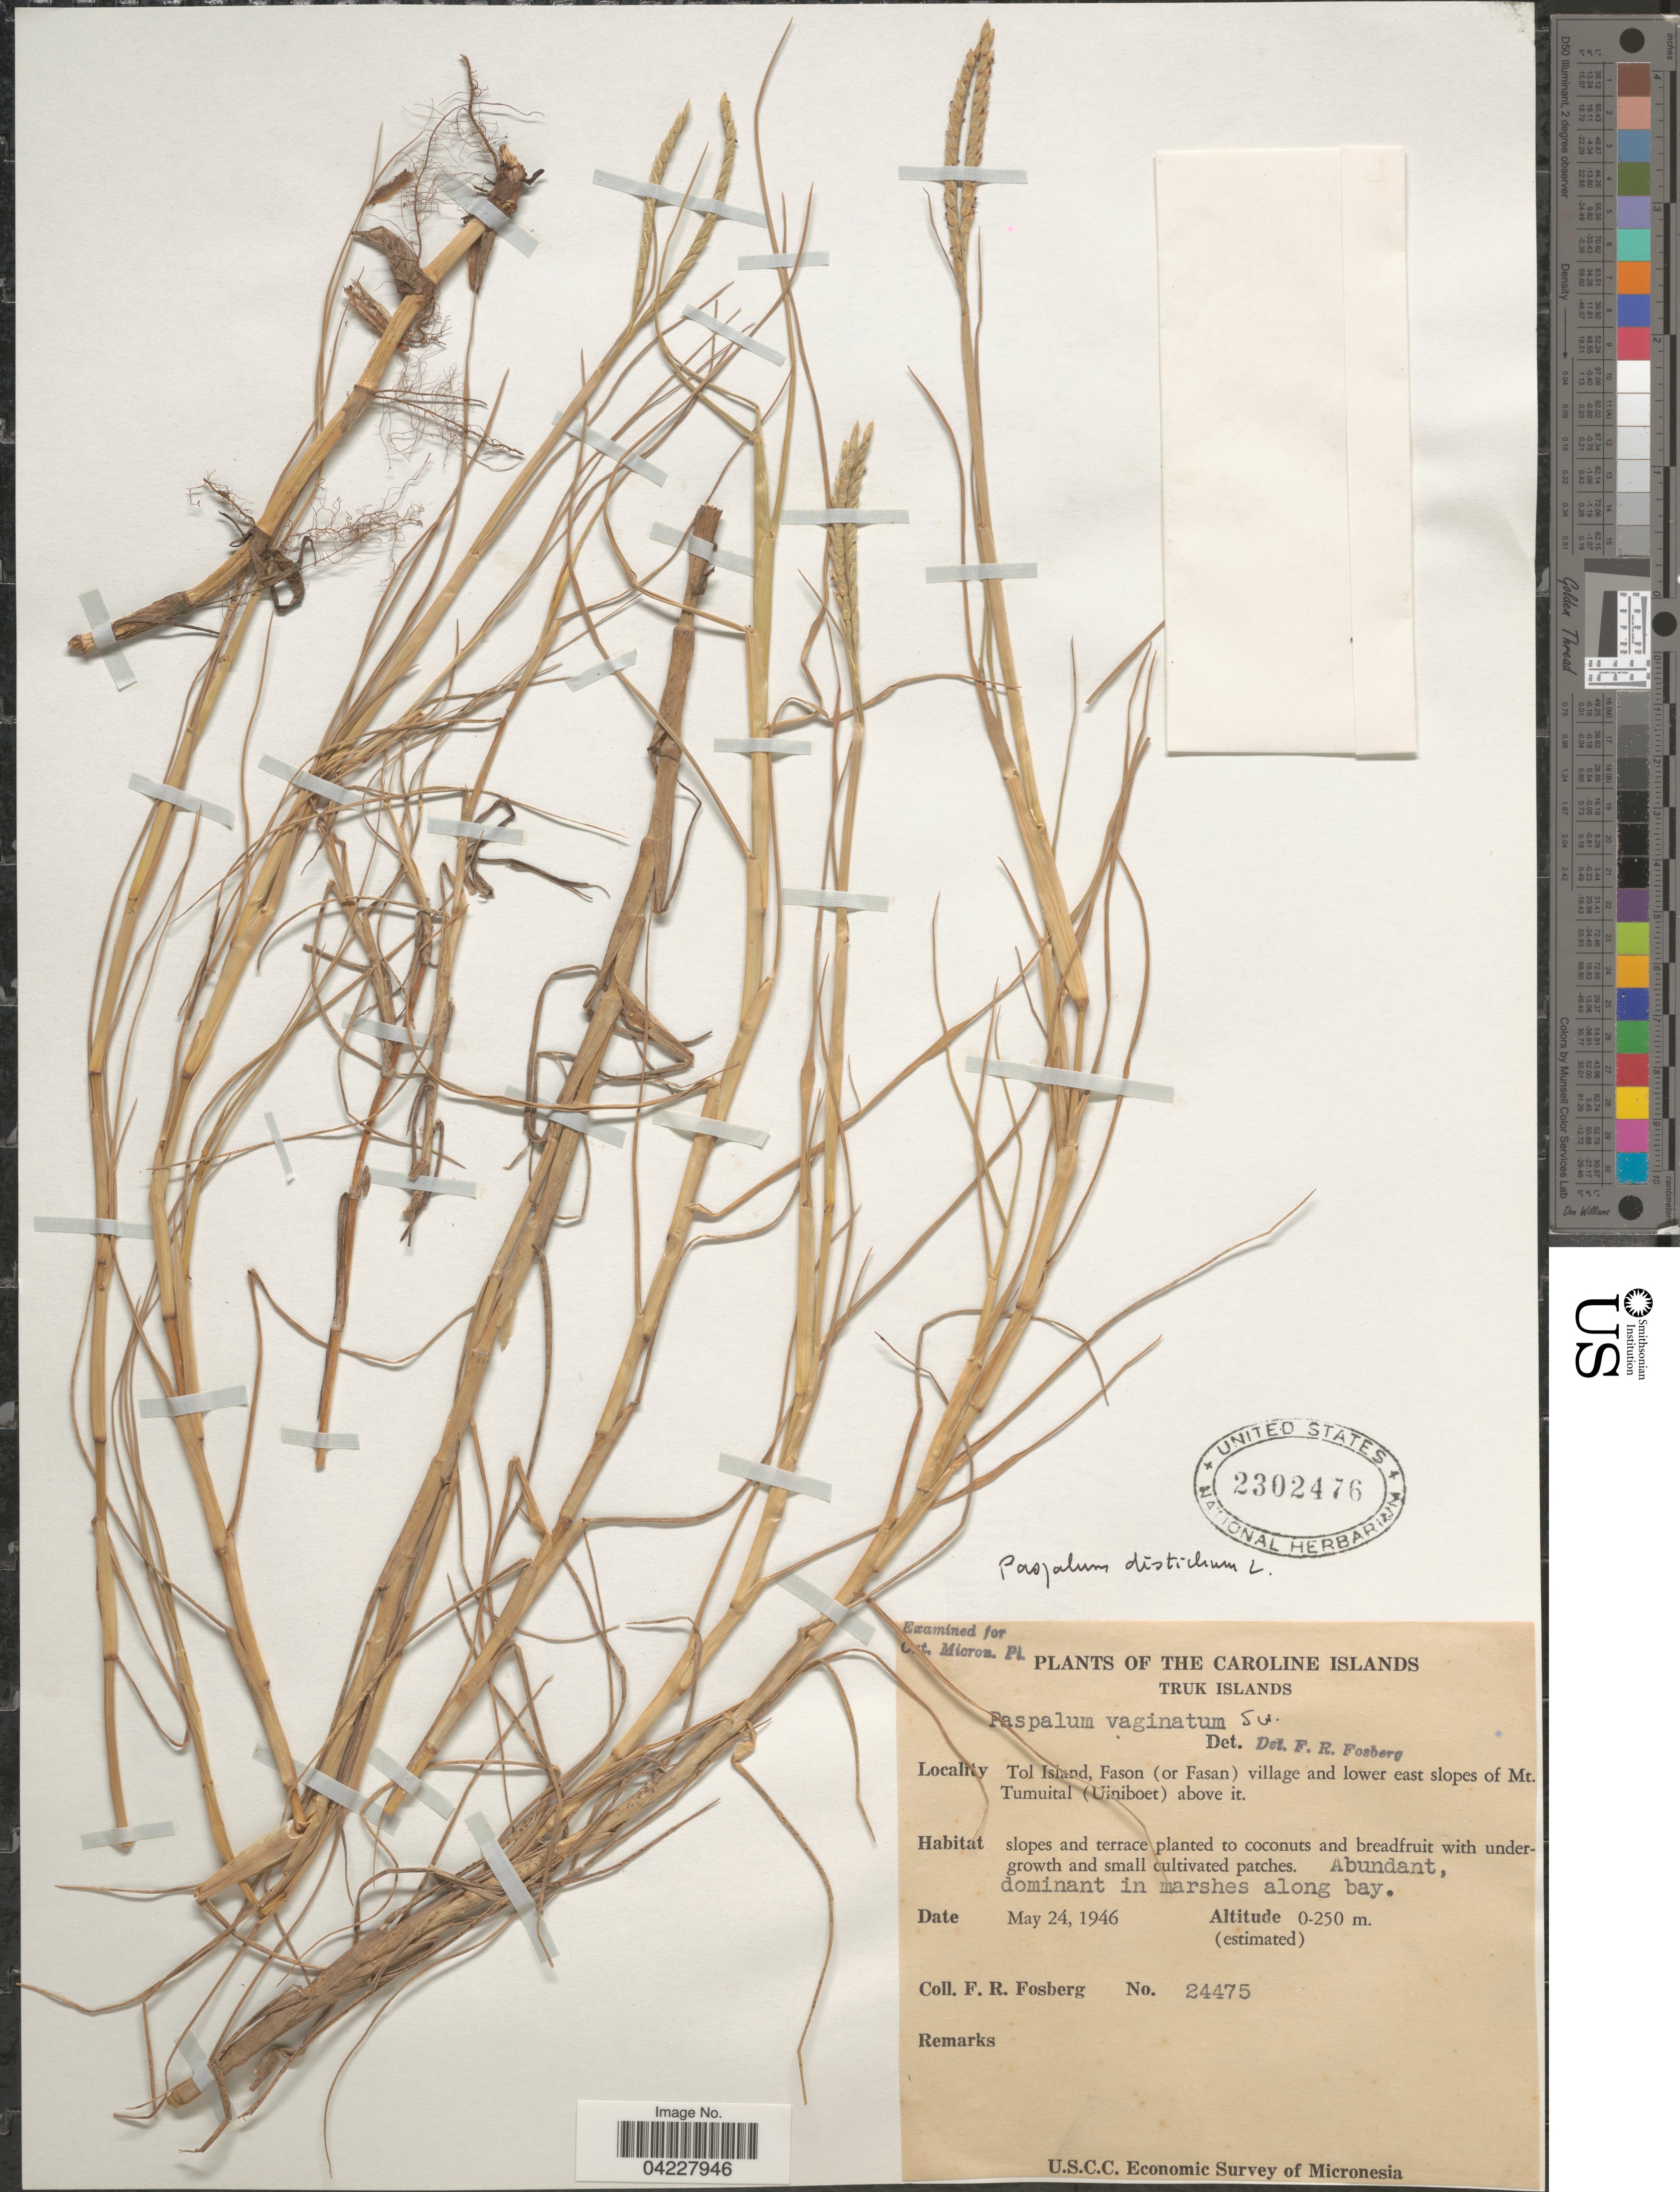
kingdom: Plantae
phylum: Tracheophyta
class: Liliopsida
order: Poales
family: Poaceae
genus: Paspalum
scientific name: Paspalum distichum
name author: L.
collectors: F. R. Fosberg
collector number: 24475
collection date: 1946-05-24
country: Micronesia, Federated States of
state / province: Truk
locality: The Caroline Islands. Truk Islands. Tol Island, Fason (or Fasan) village and lower east slopes of Mt. Tumuital (Uiniboet) above it. U.S.C.C. Economic Survey of Micronesia.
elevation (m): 0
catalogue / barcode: US 2302476